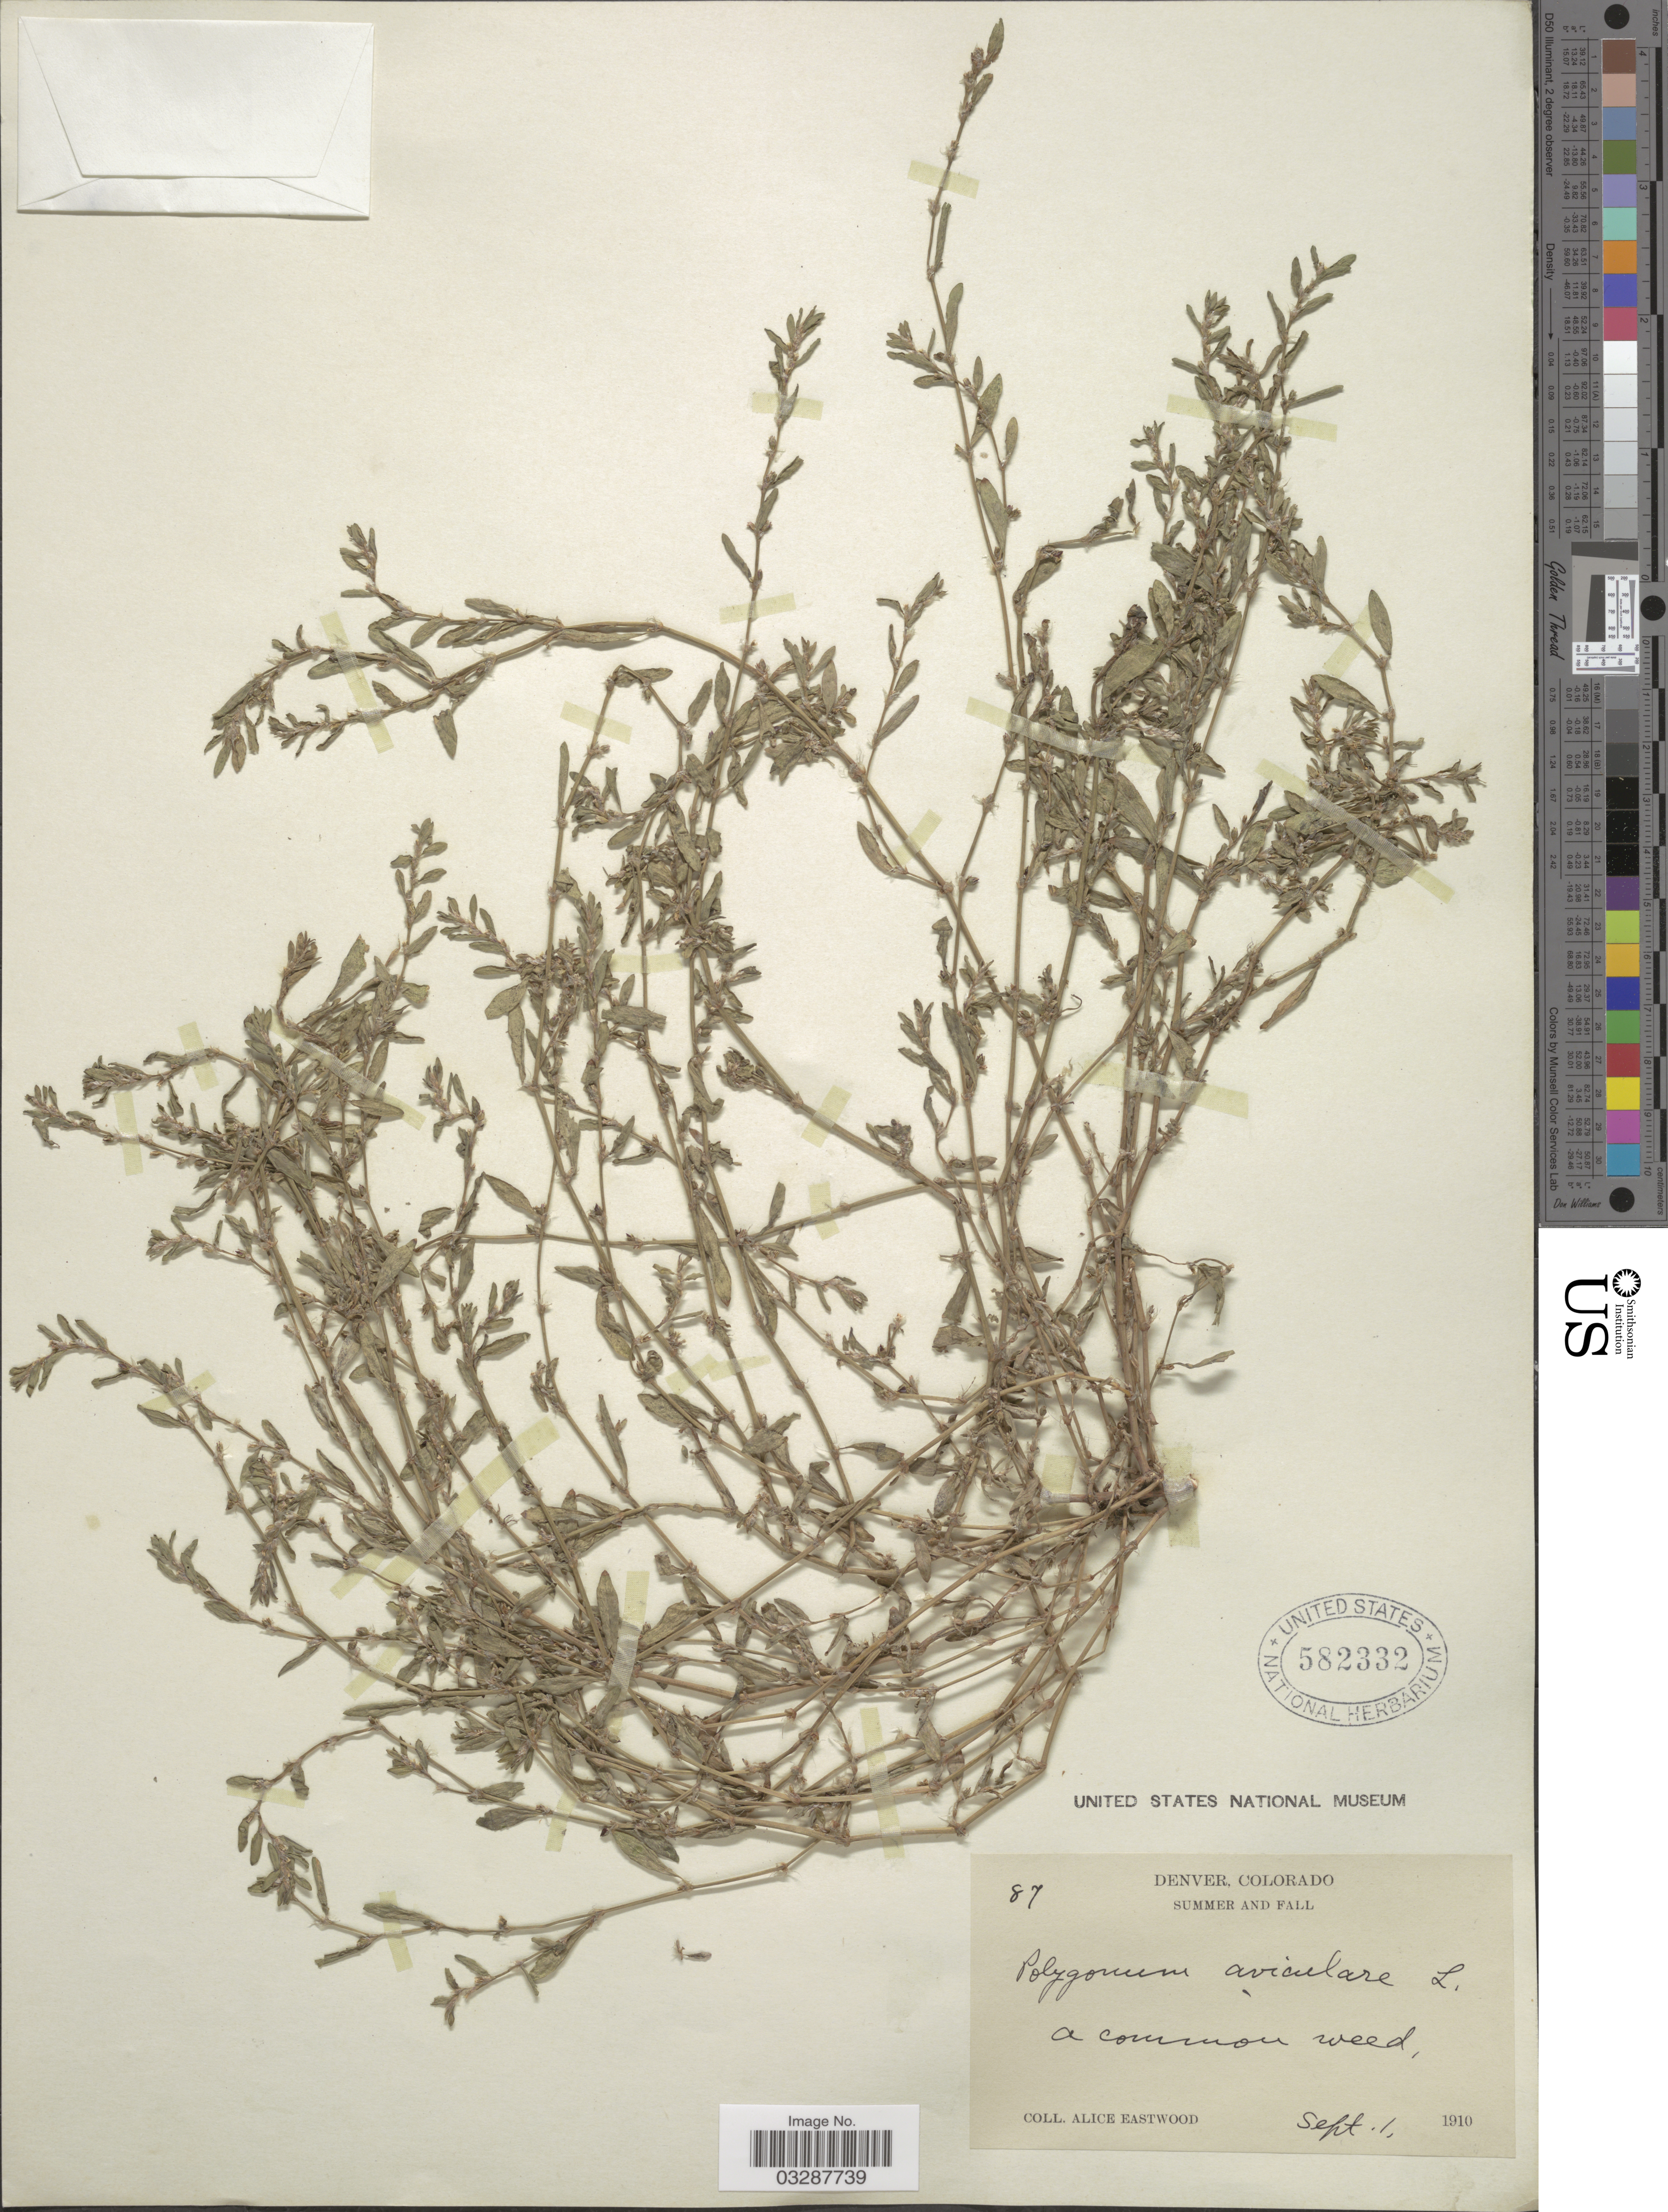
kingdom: Plantae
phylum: Tracheophyta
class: Magnoliopsida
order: Caryophyllales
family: Polygonaceae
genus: Polygonum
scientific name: Polygonum aviculare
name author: L.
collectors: A. Eastwood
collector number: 87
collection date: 1910-09-01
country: United States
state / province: Colorado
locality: Desert Colorado. Summer and Fall. A common weed.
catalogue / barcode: US 582332